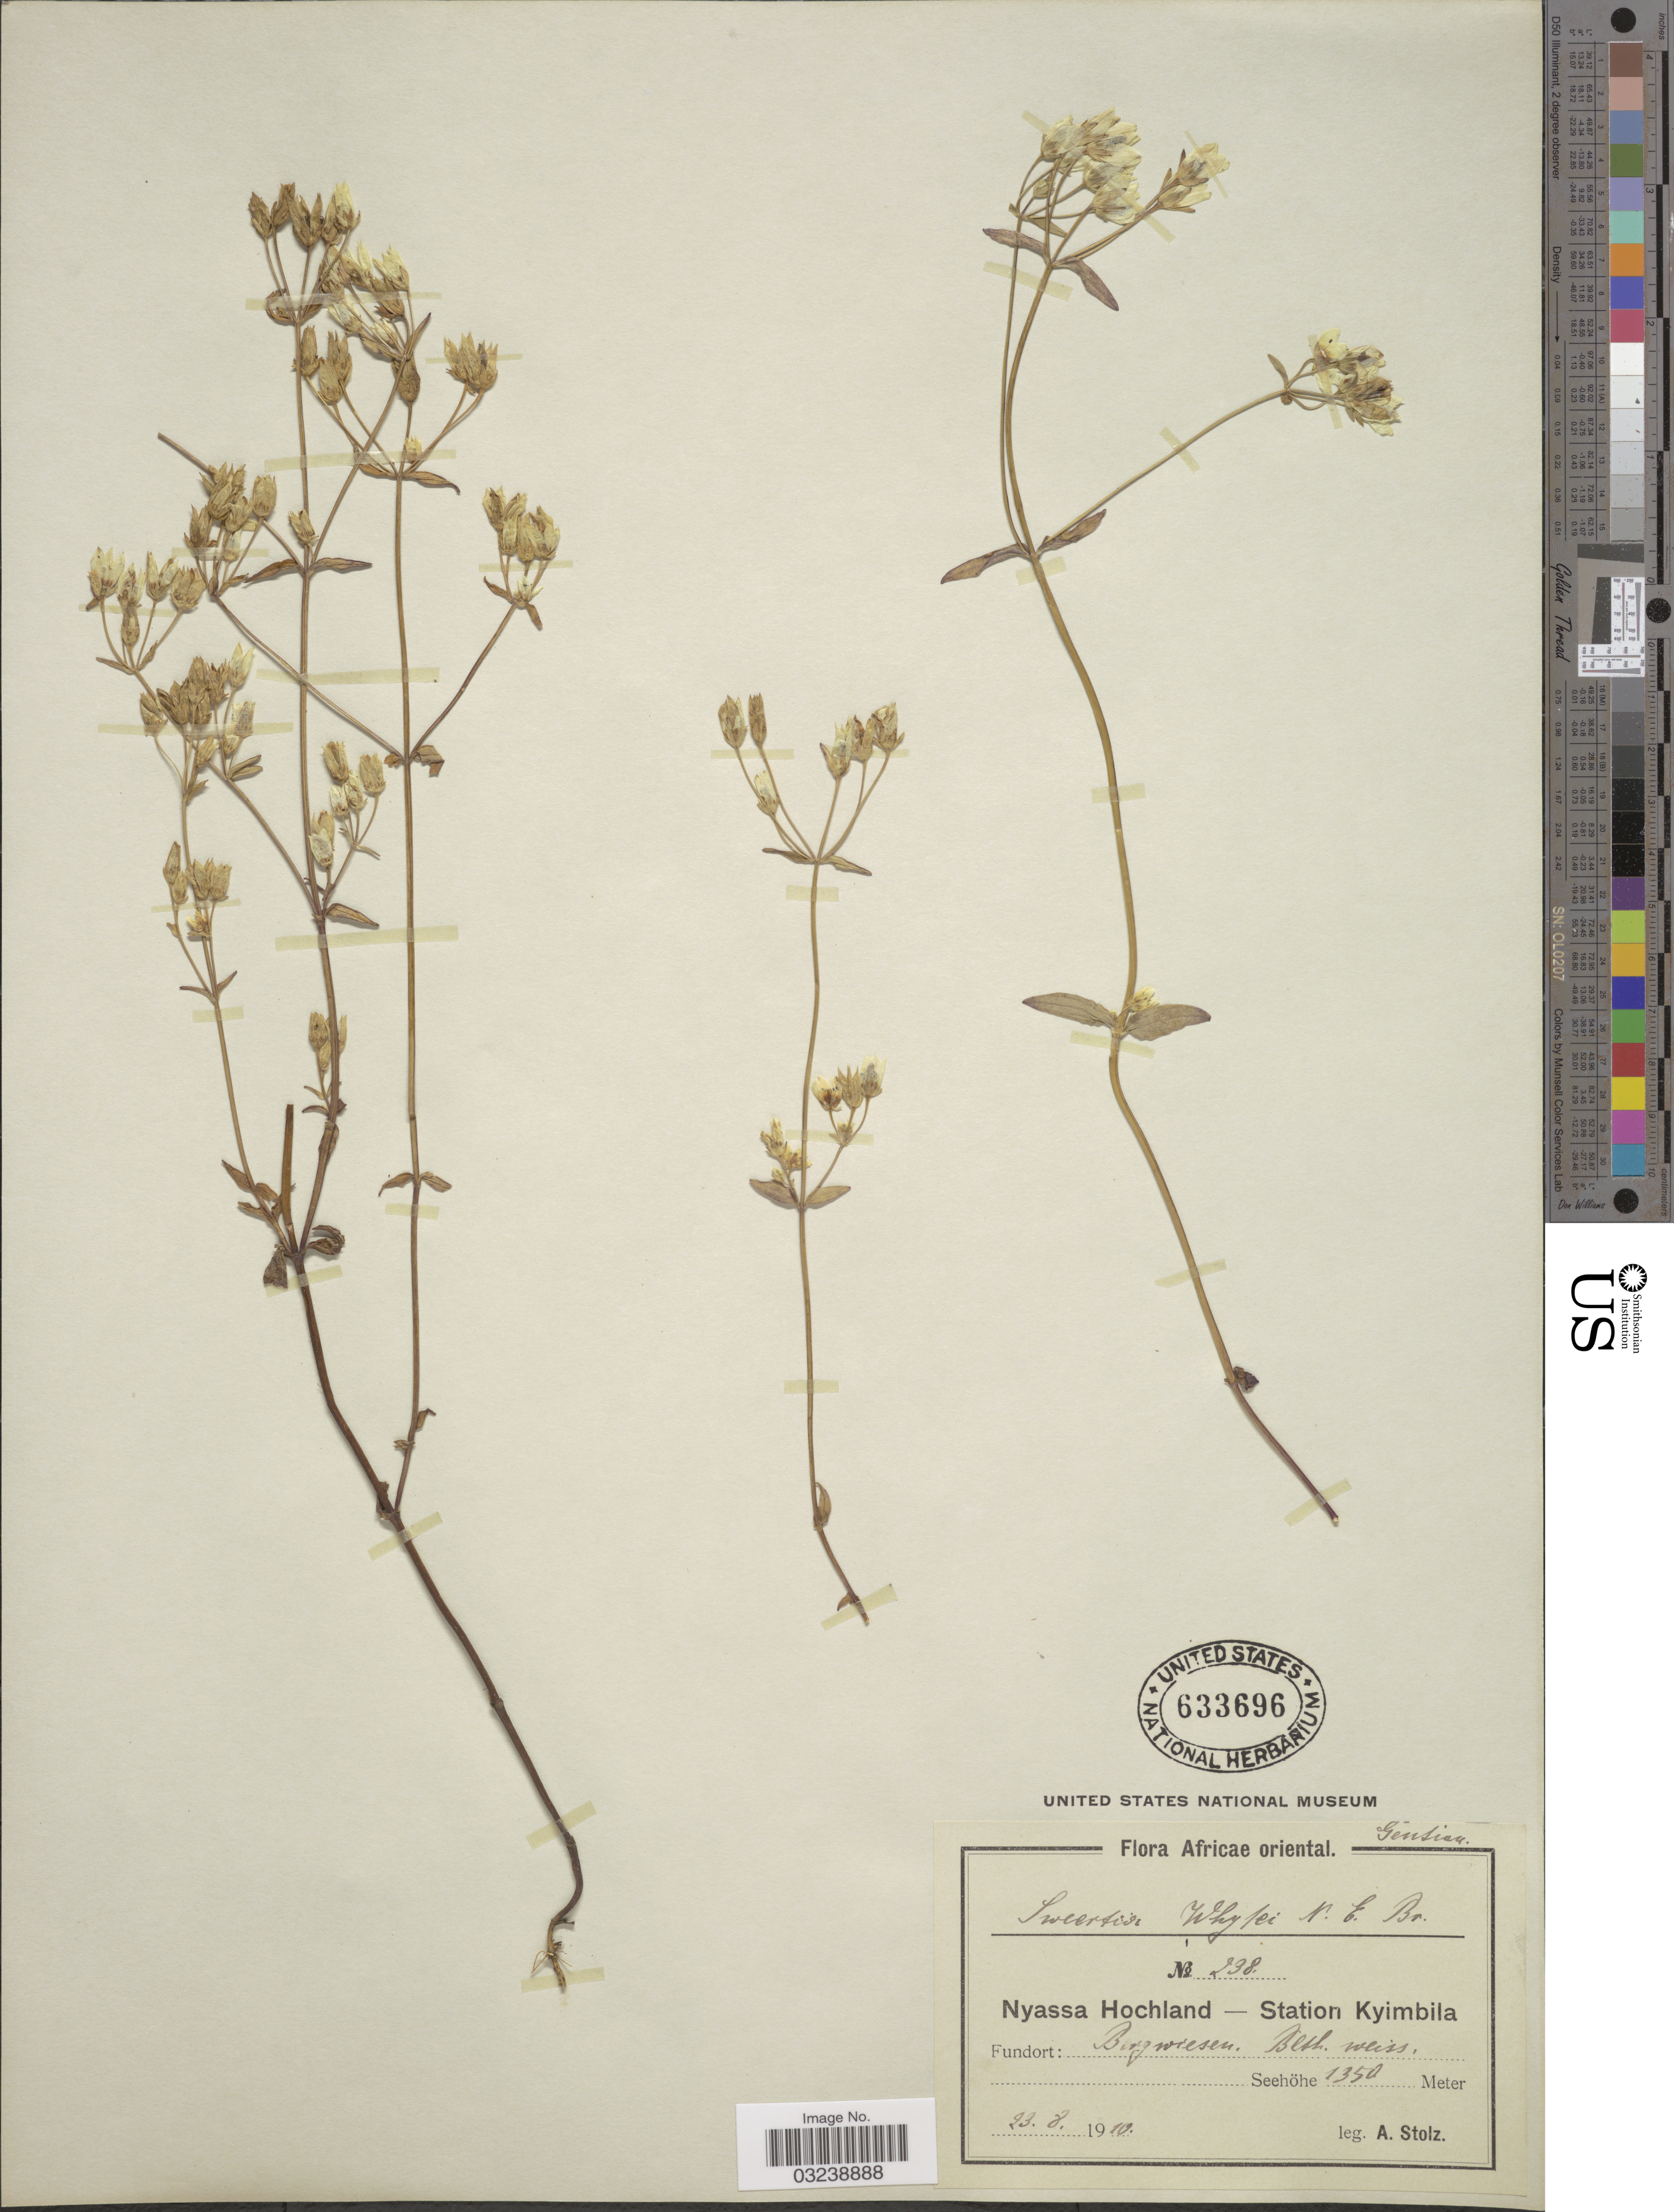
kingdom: Plantae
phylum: Tracheophyta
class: Magnoliopsida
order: Gentianales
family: Gentianaceae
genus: Swertia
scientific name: Swertia whytei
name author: N.E. Br.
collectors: A. Stolz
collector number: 238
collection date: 1910-08-23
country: Tanzania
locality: Africae oriental. Nyassa Hochland - Station Kyimbila.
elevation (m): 1350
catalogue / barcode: US 633696